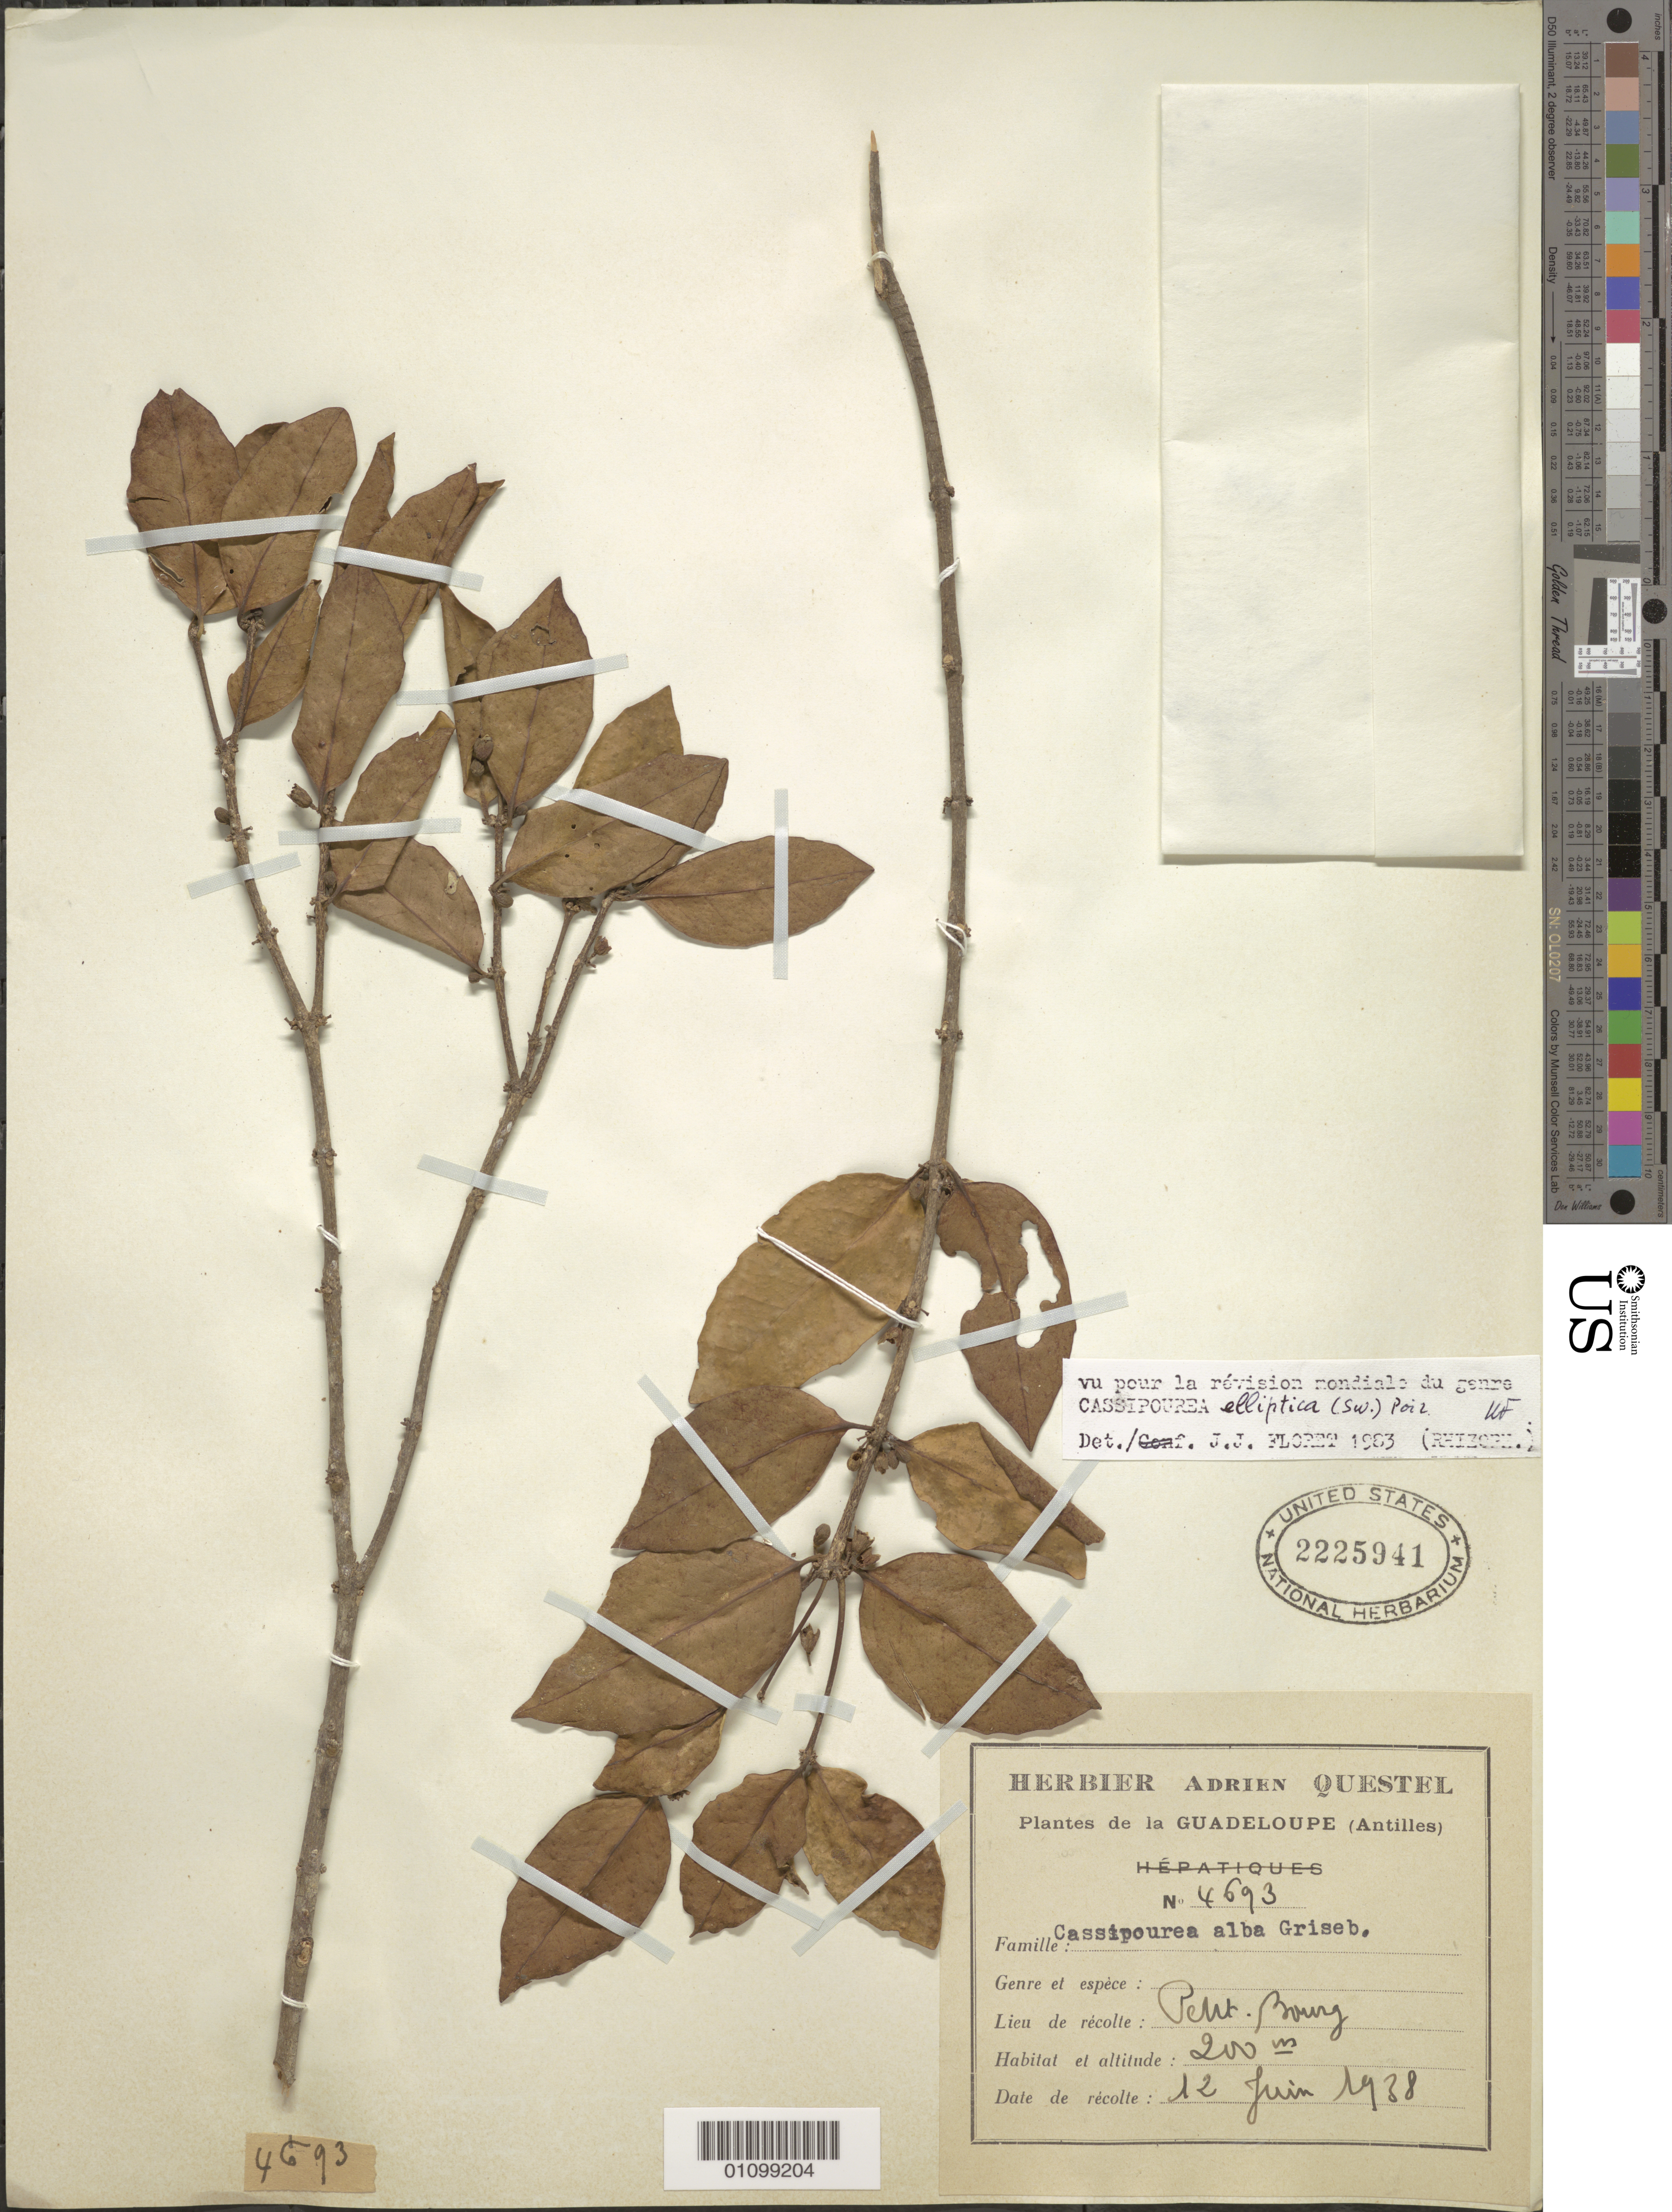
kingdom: Plantae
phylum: Tracheophyta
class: Magnoliopsida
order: Malpighiales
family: Rhizophoraceae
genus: Cassipourea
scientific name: Cassipourea elliptica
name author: (Sw.) Poir.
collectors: A. Questel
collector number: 4693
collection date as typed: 12 Jun 1938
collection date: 1938-06-12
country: Guadeloupe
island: Basse Terre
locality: Petit Bourg.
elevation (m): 200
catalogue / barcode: US 2225941